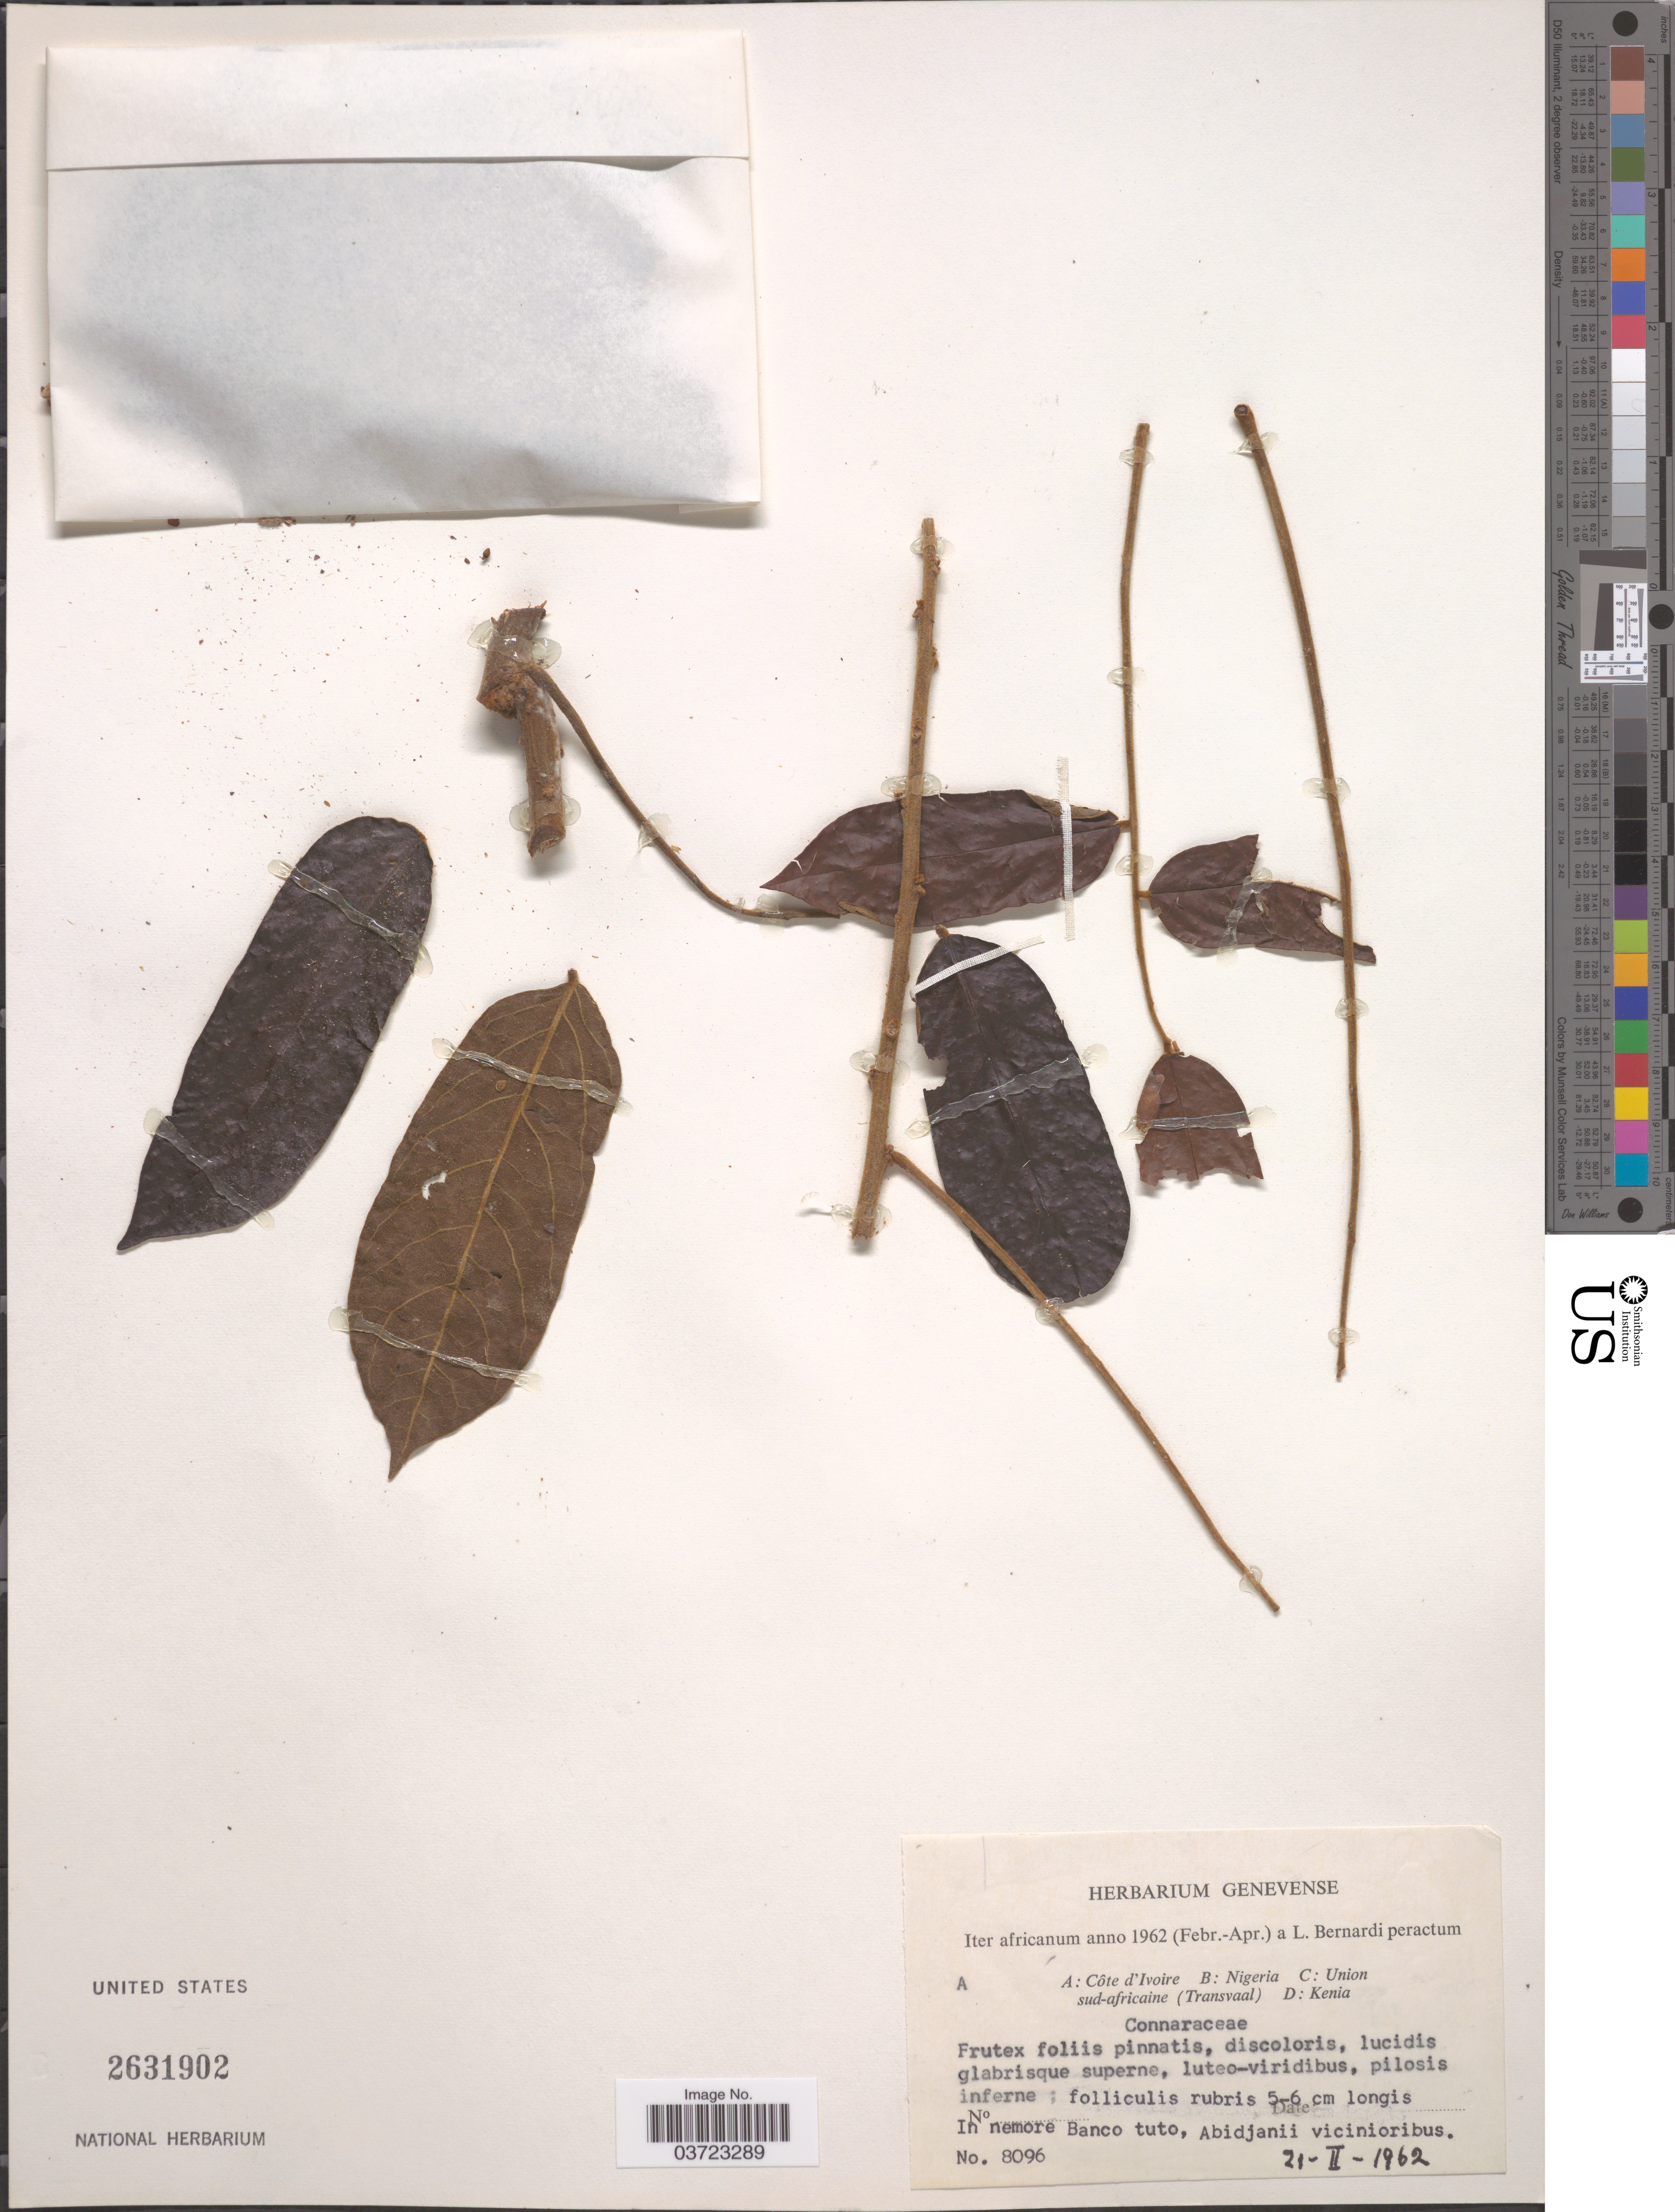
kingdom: Plantae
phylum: Tracheophyta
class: Magnoliopsida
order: Oxalidales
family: Connaraceae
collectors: L. Bernardi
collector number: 8096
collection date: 1962-02-21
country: Ivory Coast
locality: Côte d'Ivoire, In nemore Banco tuto, Abidjanii vicinioribus.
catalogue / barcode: US 2631902